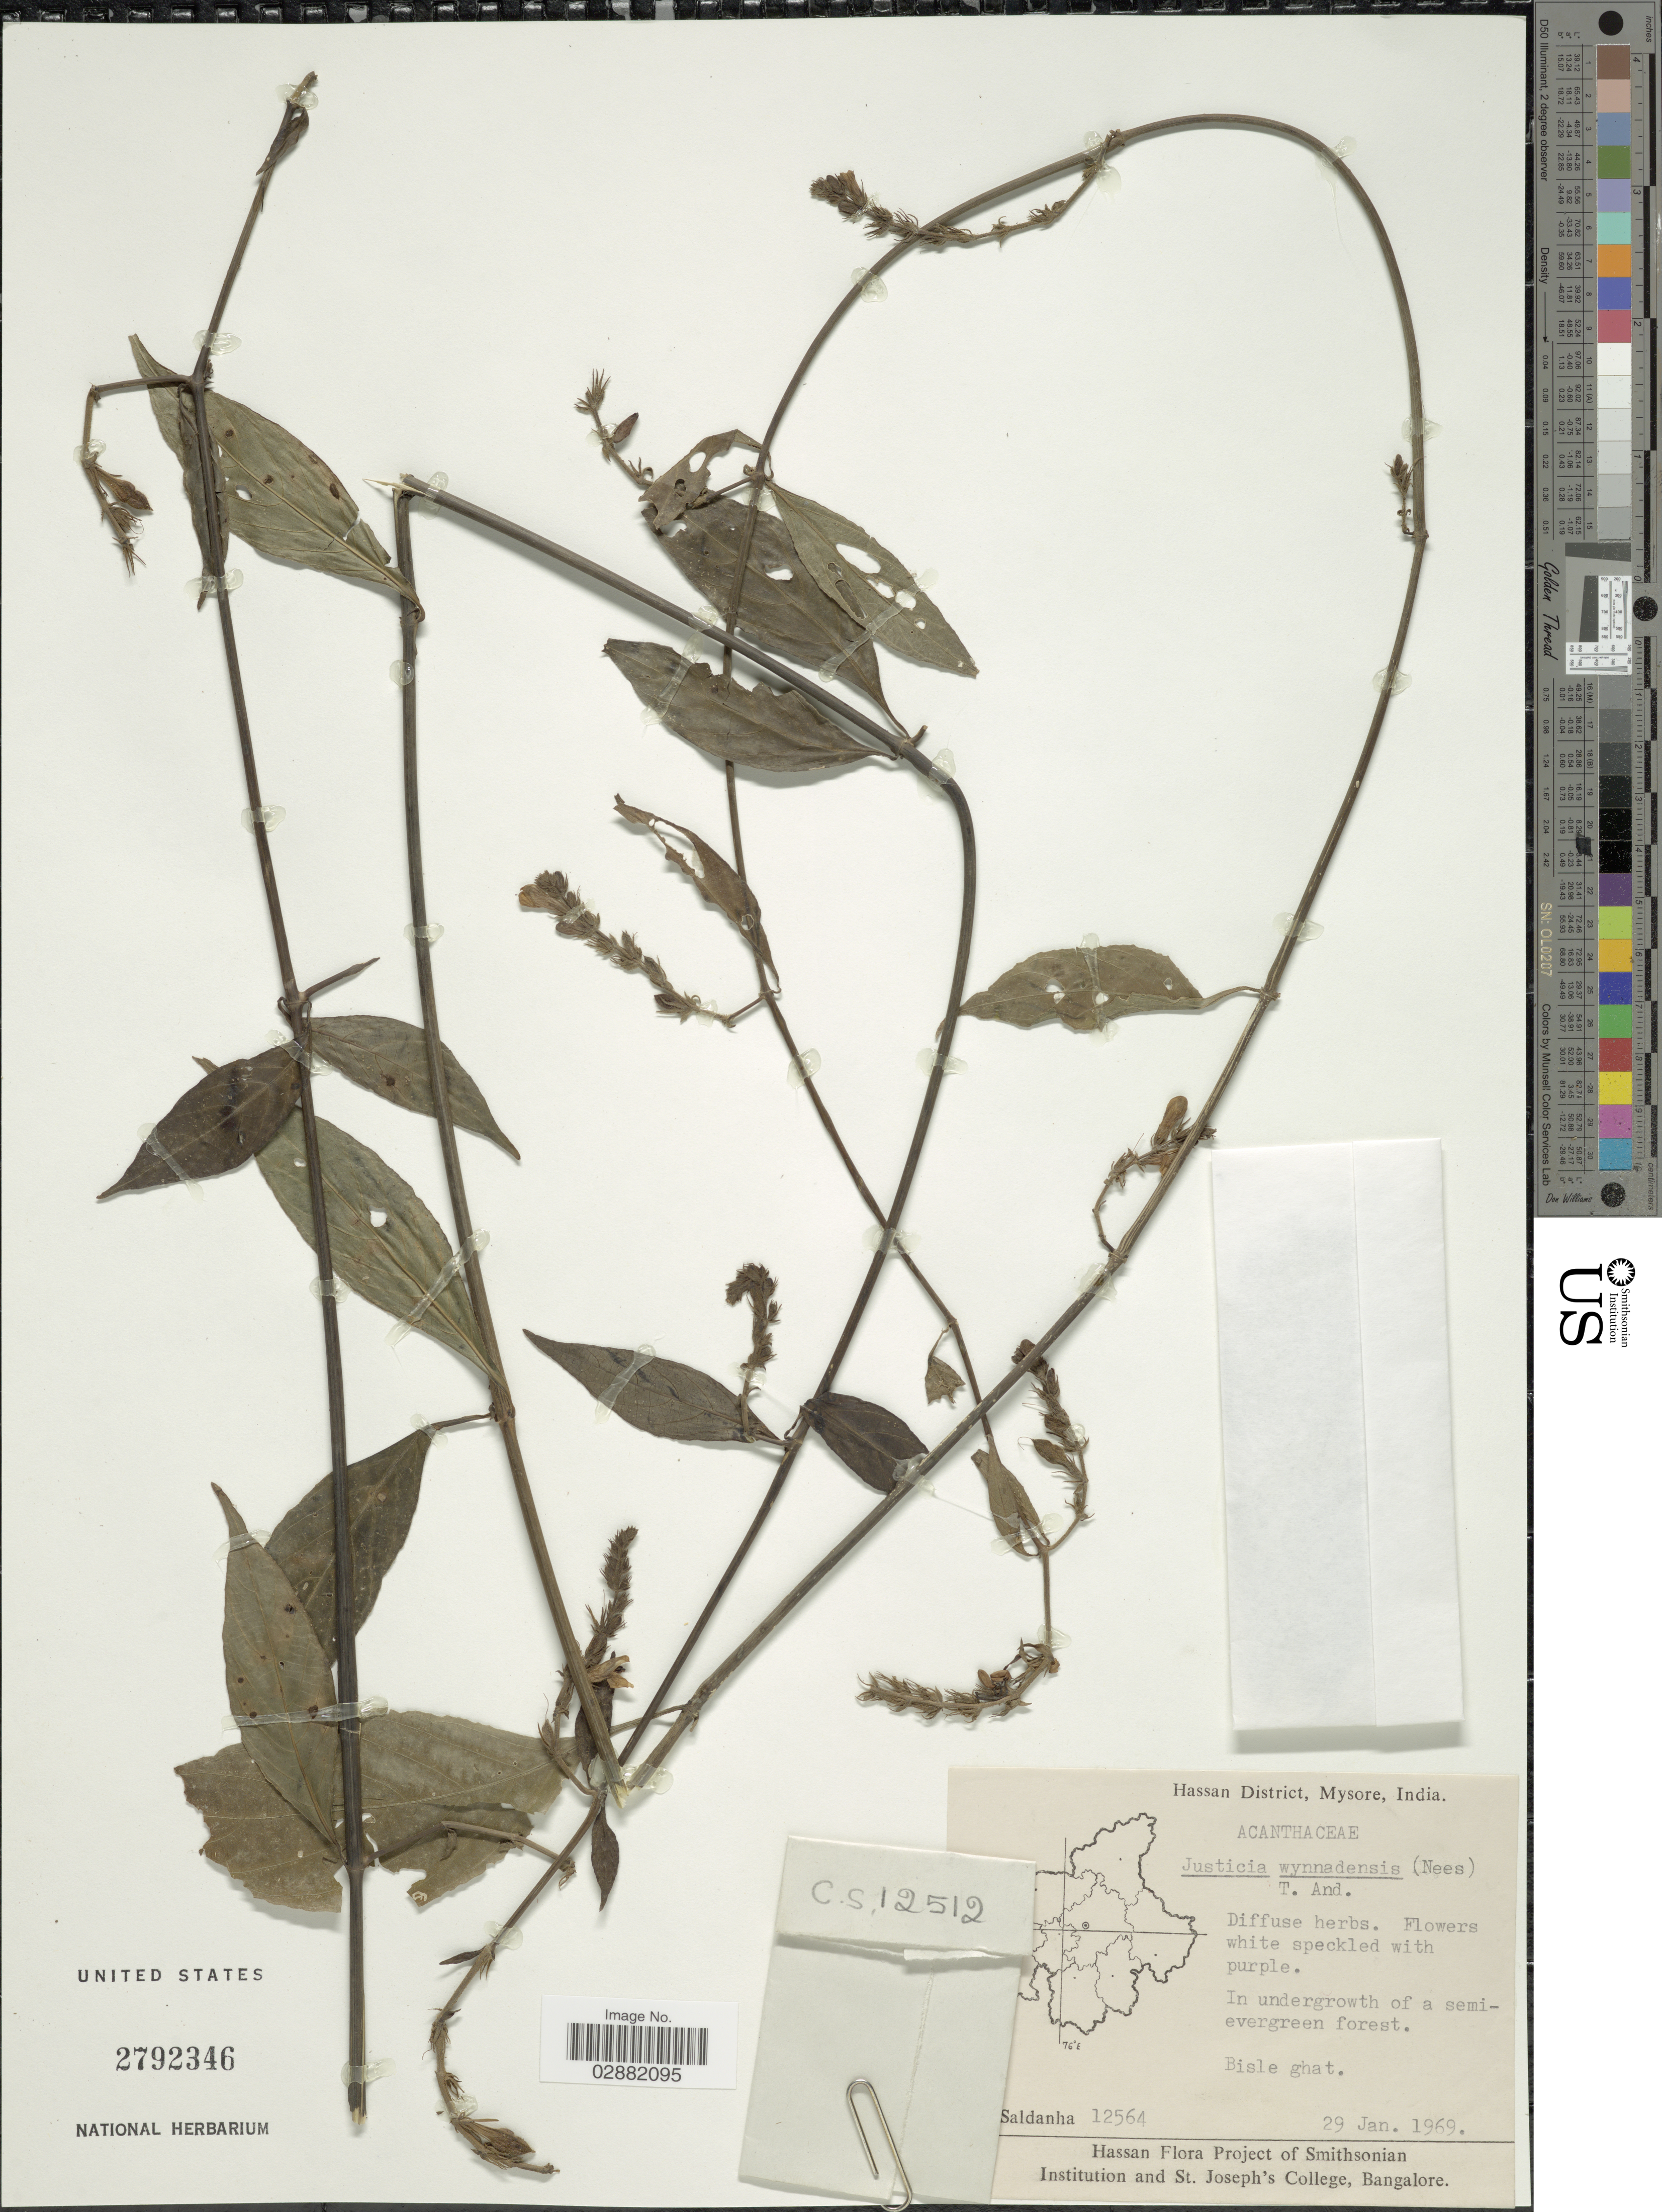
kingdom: Plantae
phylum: Tracheophyta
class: Magnoliopsida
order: Lamiales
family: Acanthaceae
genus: Justicia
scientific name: Justicia wynaadensis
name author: B. Heyne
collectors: C. J. Saldanha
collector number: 12564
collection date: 1969-01-29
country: India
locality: Hassan District, Mysore, Bisle ghat.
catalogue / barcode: US 2792346